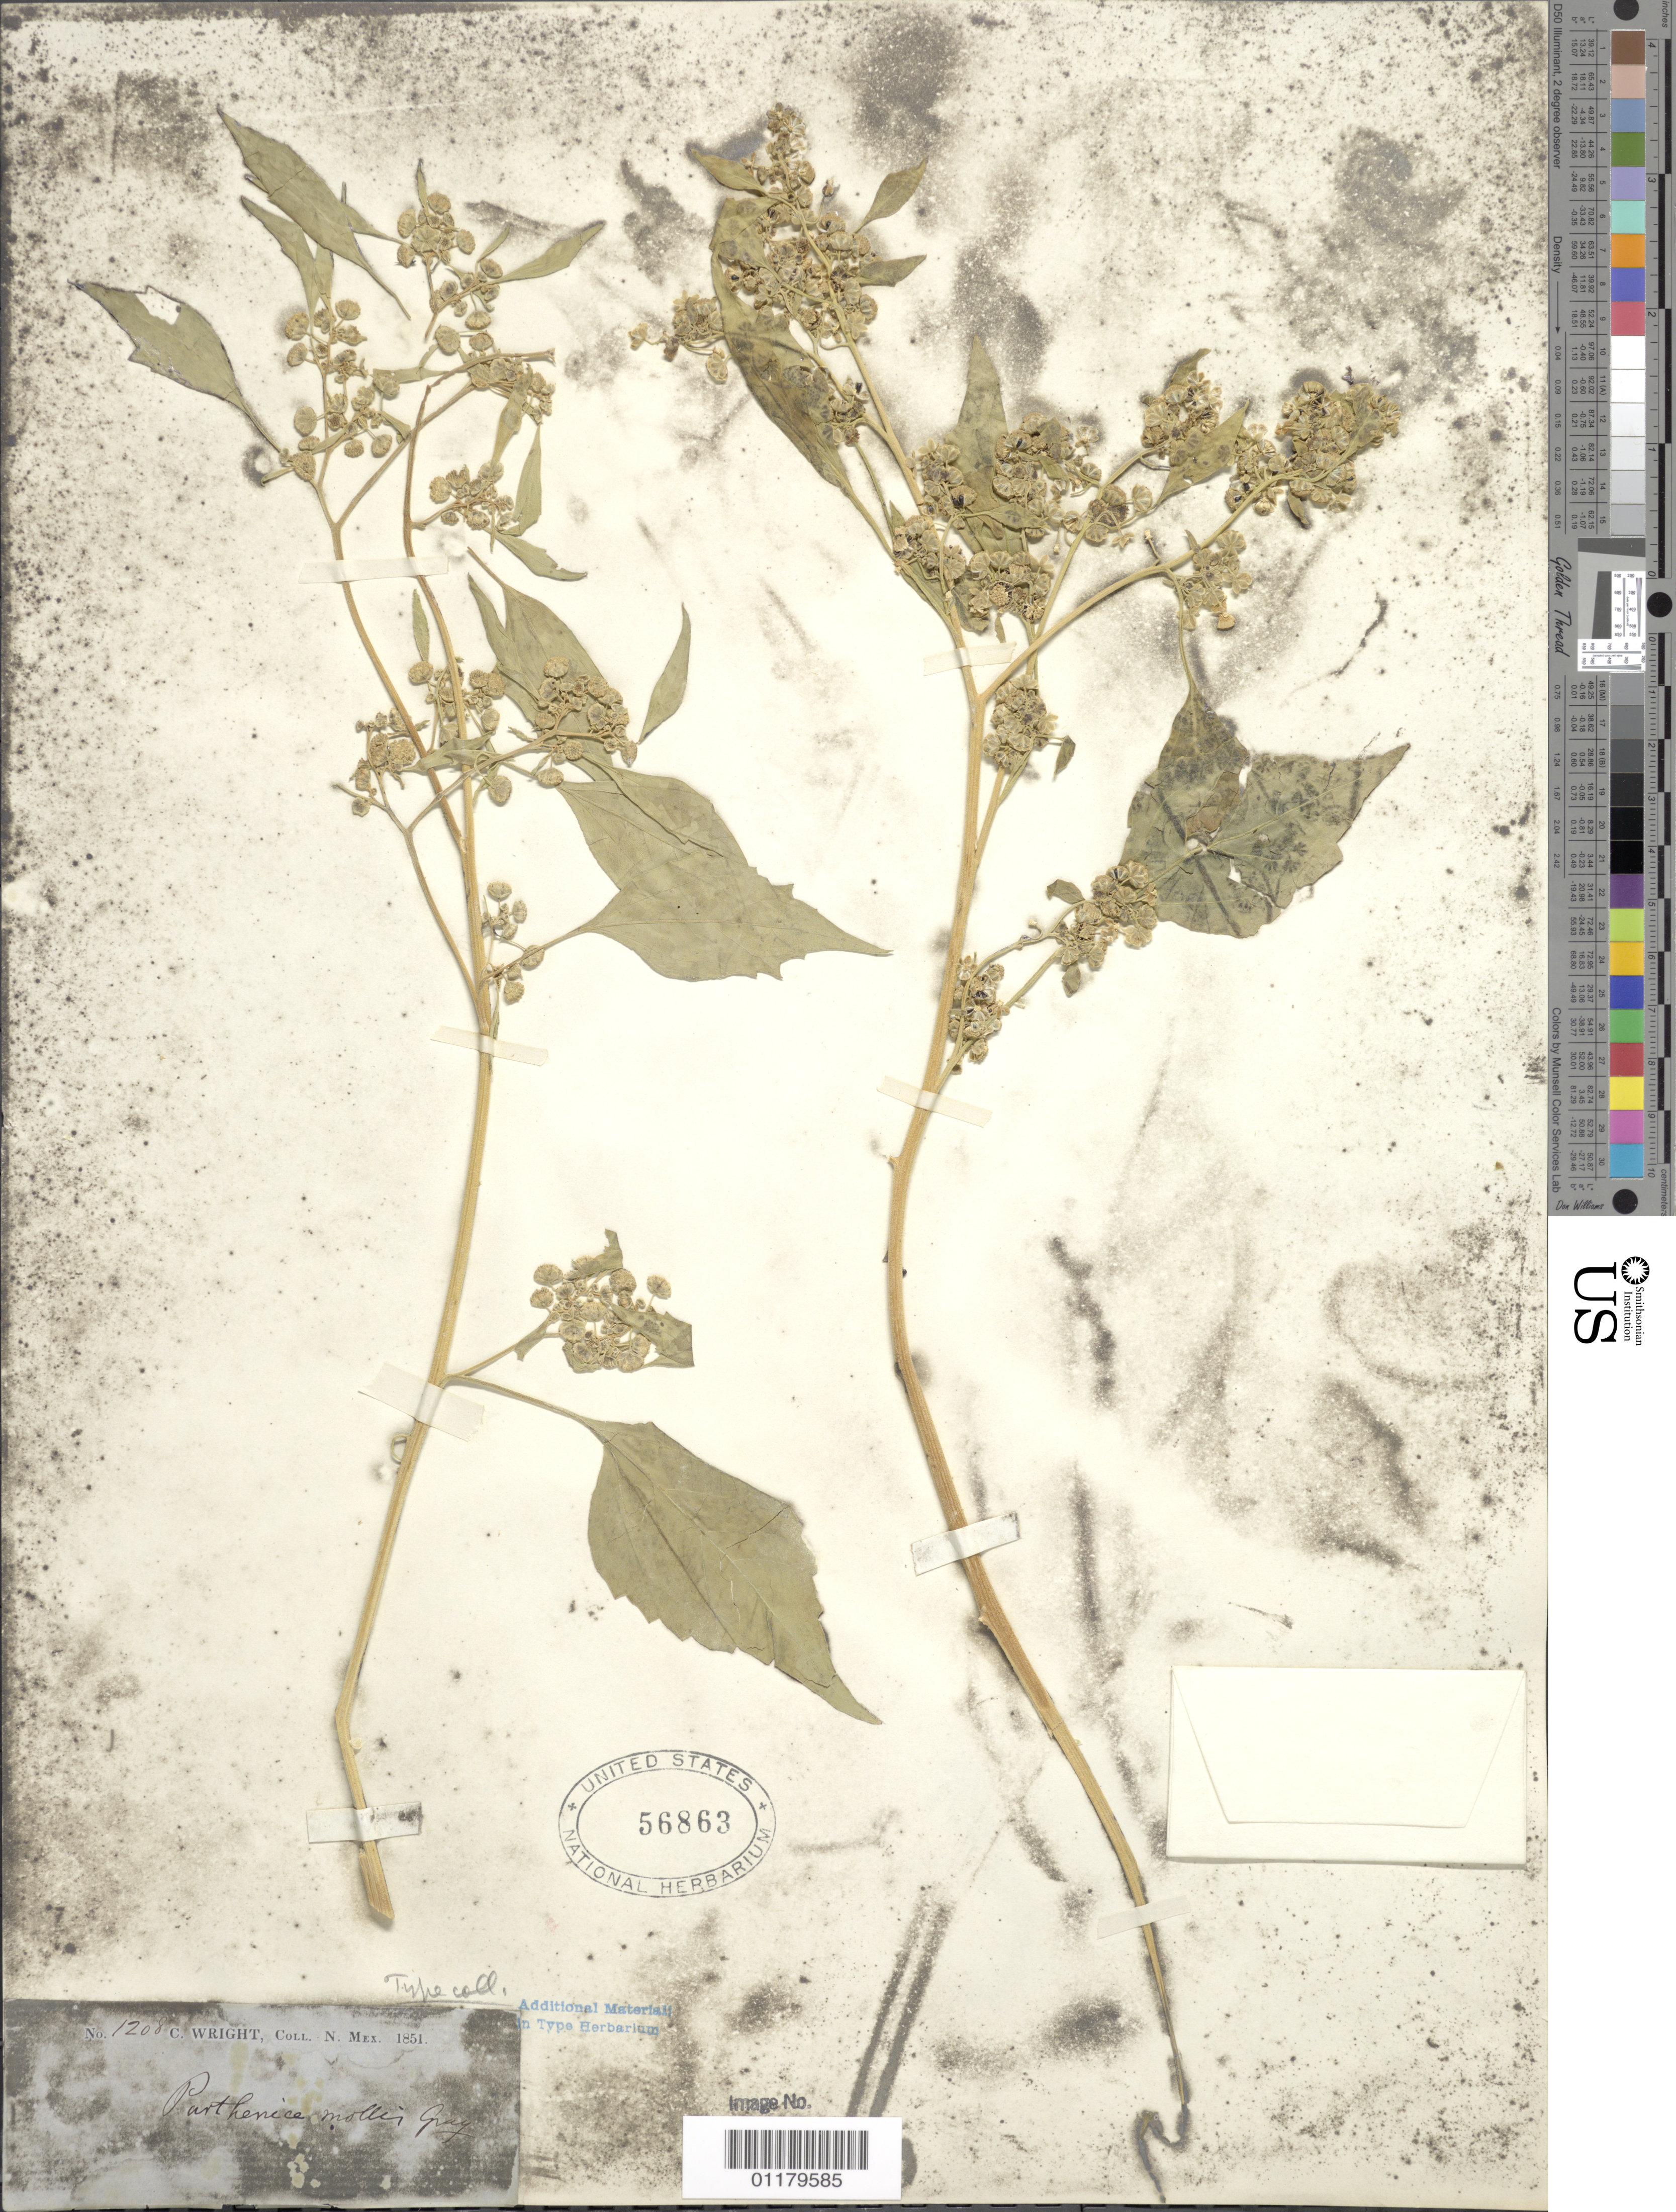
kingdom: Plantae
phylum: Tracheophyta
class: Magnoliopsida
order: Asterales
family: Asteraceae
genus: Parthenice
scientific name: Parthenice mollis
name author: A. Gray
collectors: C. Wright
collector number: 1208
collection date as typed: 1851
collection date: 1851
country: United States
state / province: New Mexico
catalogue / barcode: US 56863